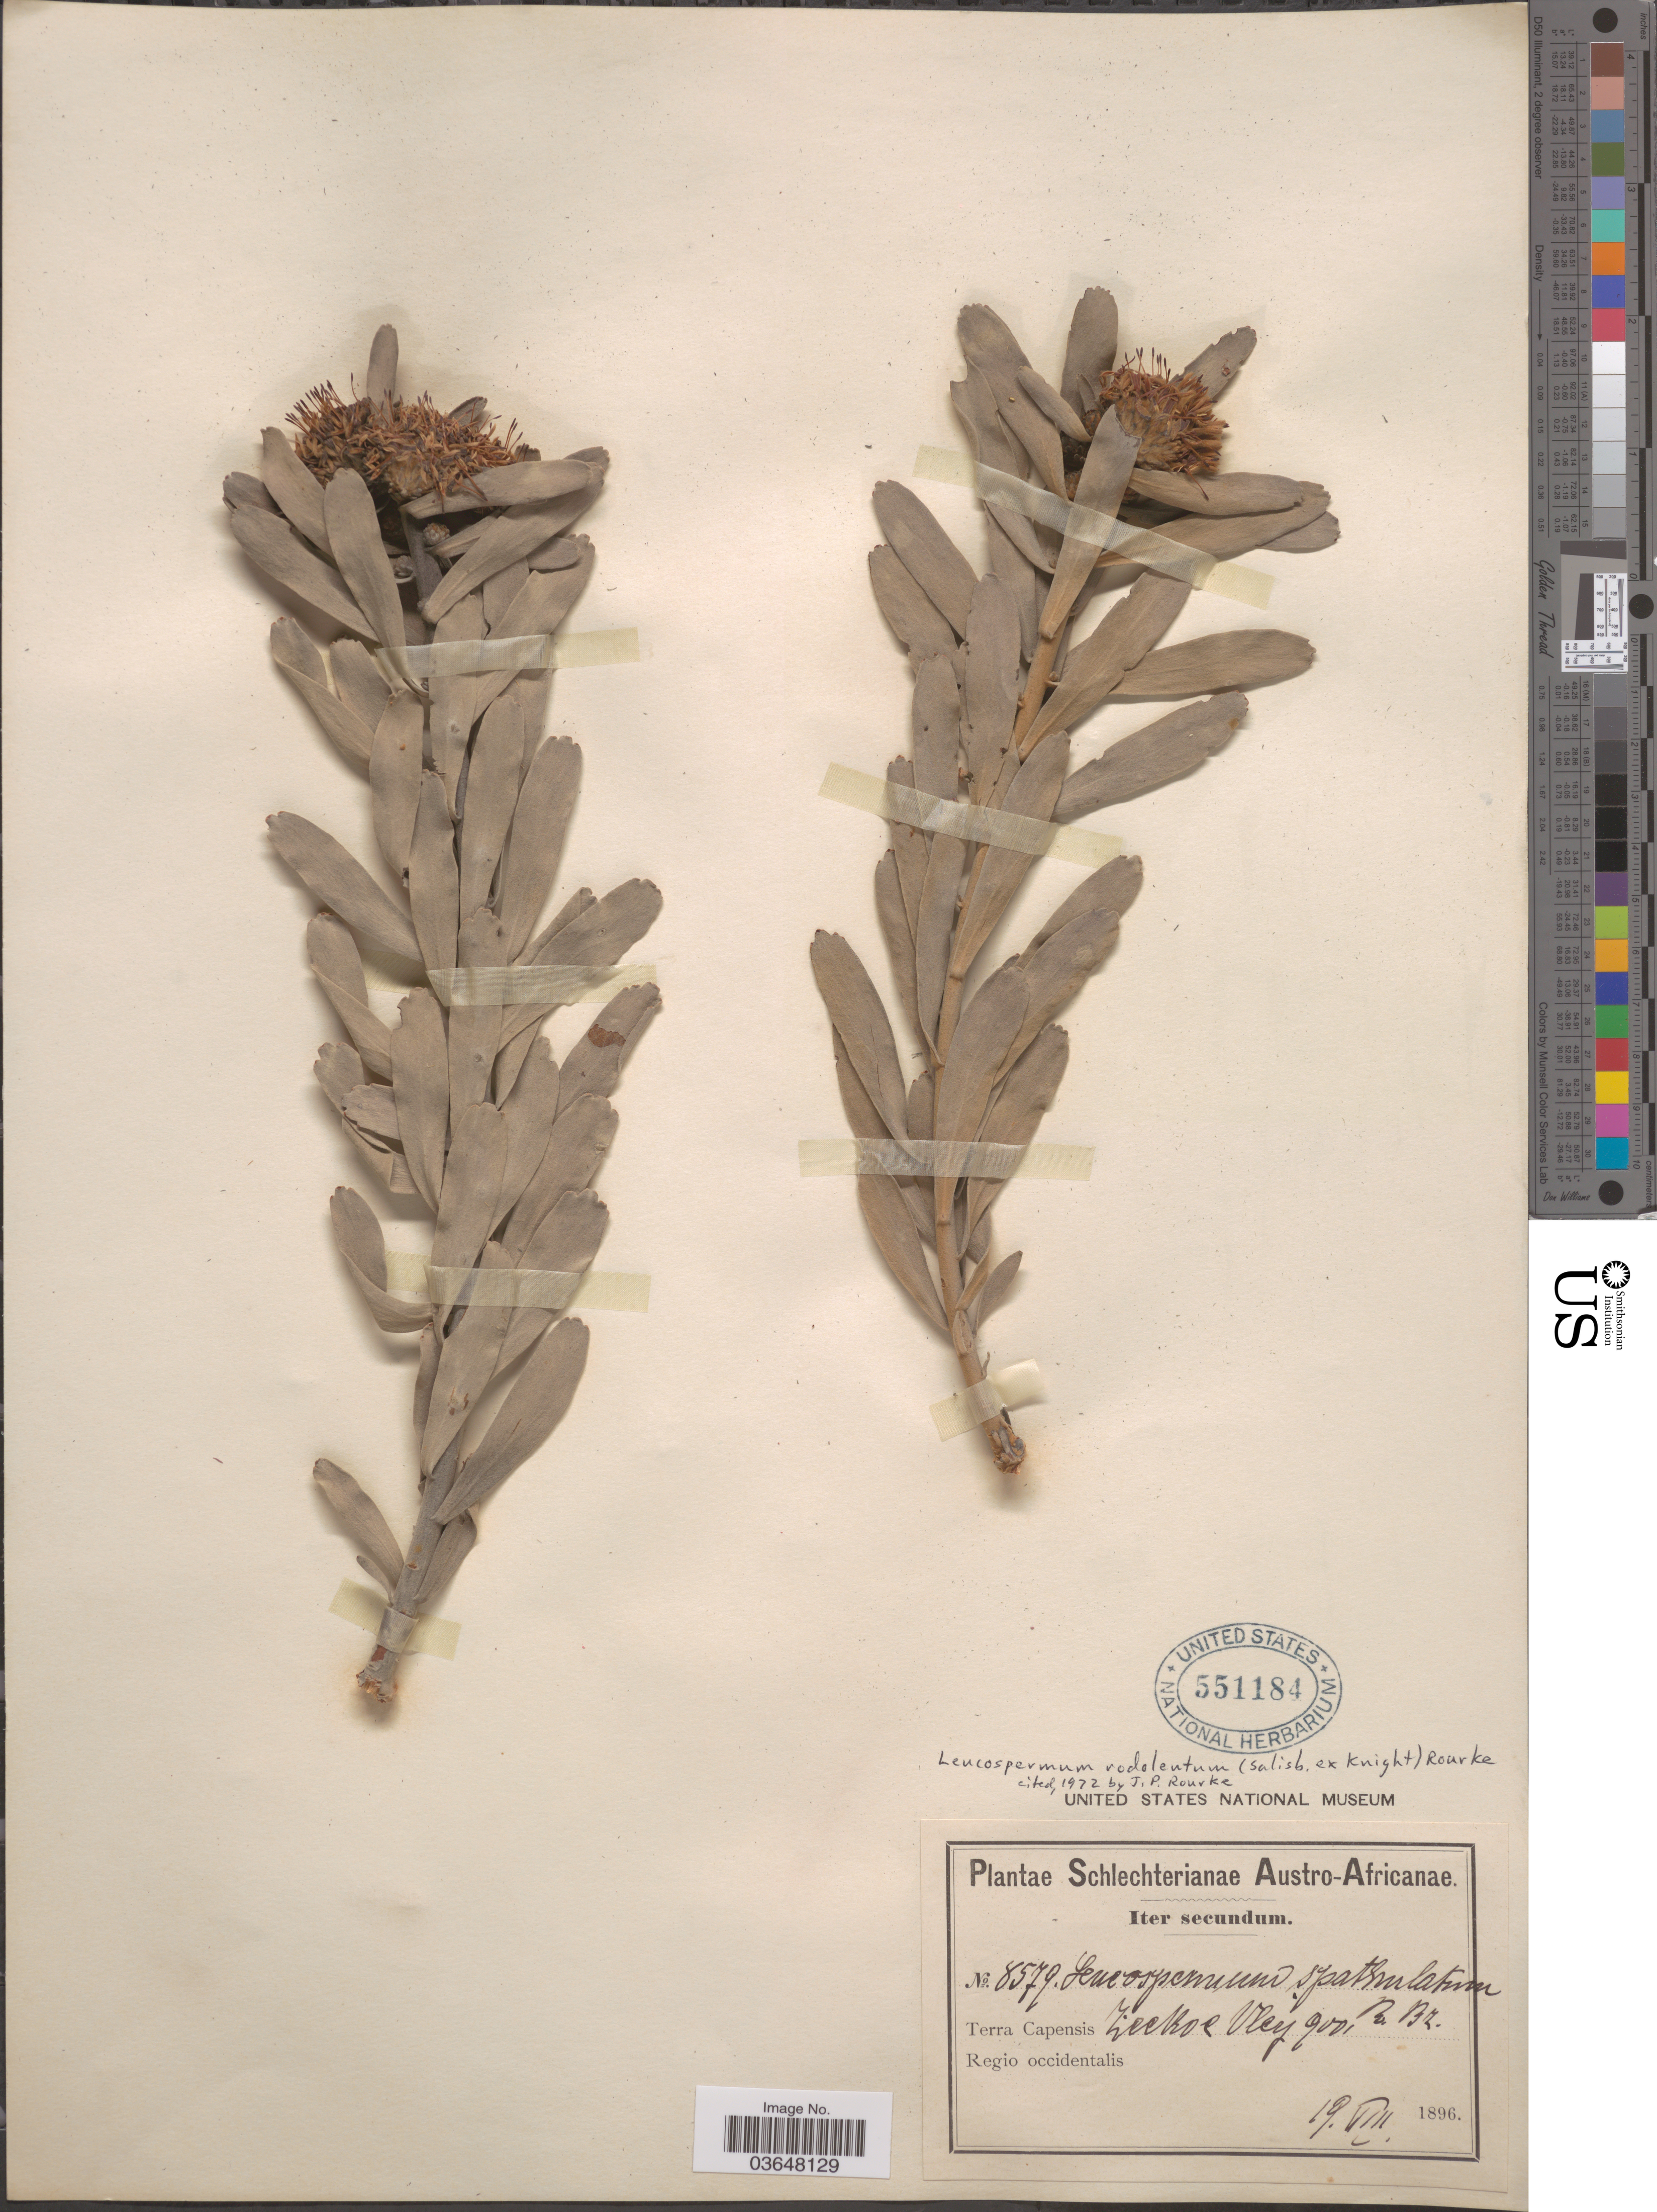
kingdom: Plantae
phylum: Tracheophyta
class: Magnoliopsida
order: Proteales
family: Proteaceae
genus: Leucospermum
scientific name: Leucospermum rodolentum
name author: Rourke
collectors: Schlechter, --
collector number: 8579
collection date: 1896-08-19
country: South Africa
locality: Austro-Africanae. Terra Capensis Regio occidentalis. Zeekoe Vley.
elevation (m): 274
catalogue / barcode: US 551184